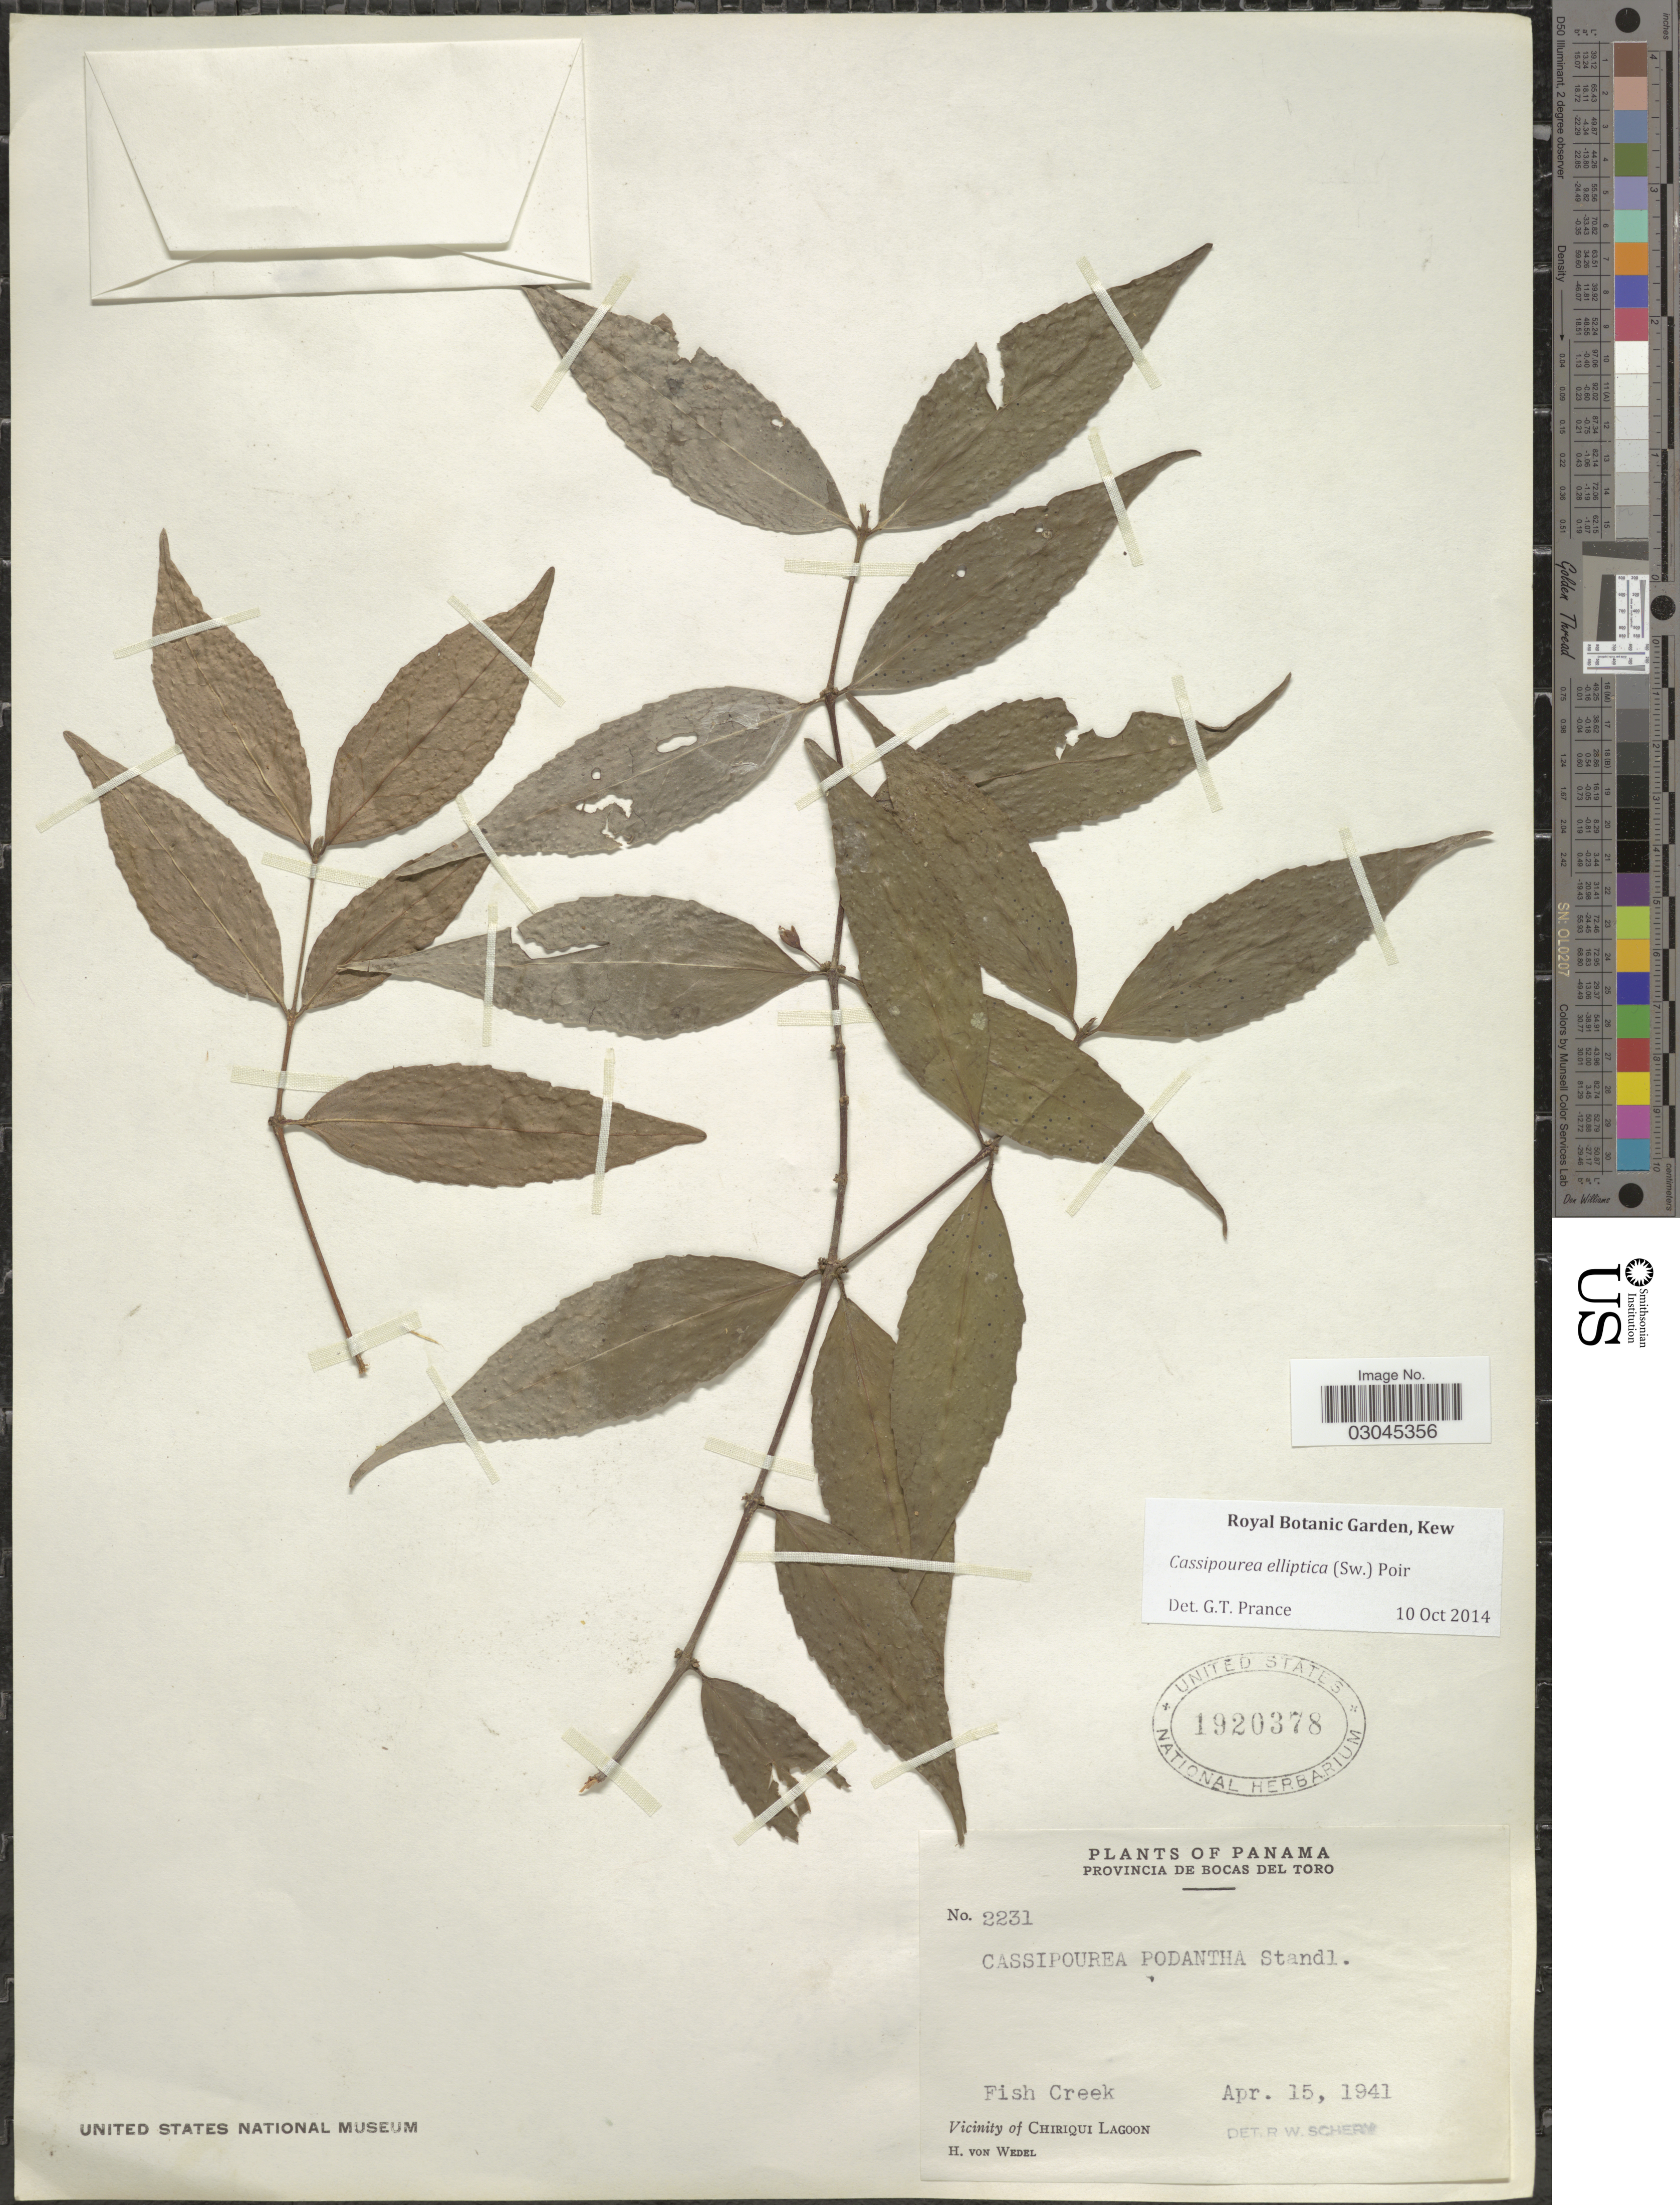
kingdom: Plantae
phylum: Tracheophyta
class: Magnoliopsida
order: Malpighiales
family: Rhizophoraceae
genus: Cassipourea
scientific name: Cassipourea elliptica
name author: (Sw.) Poir.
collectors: H. von Wedel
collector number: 2231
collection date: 1941-04-15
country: Panama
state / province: Bocas del Toro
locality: Provincia de Bocas del Toro. Fish Creek. Vicinity of Chiriqui Lagoon.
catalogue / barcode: US 1920378